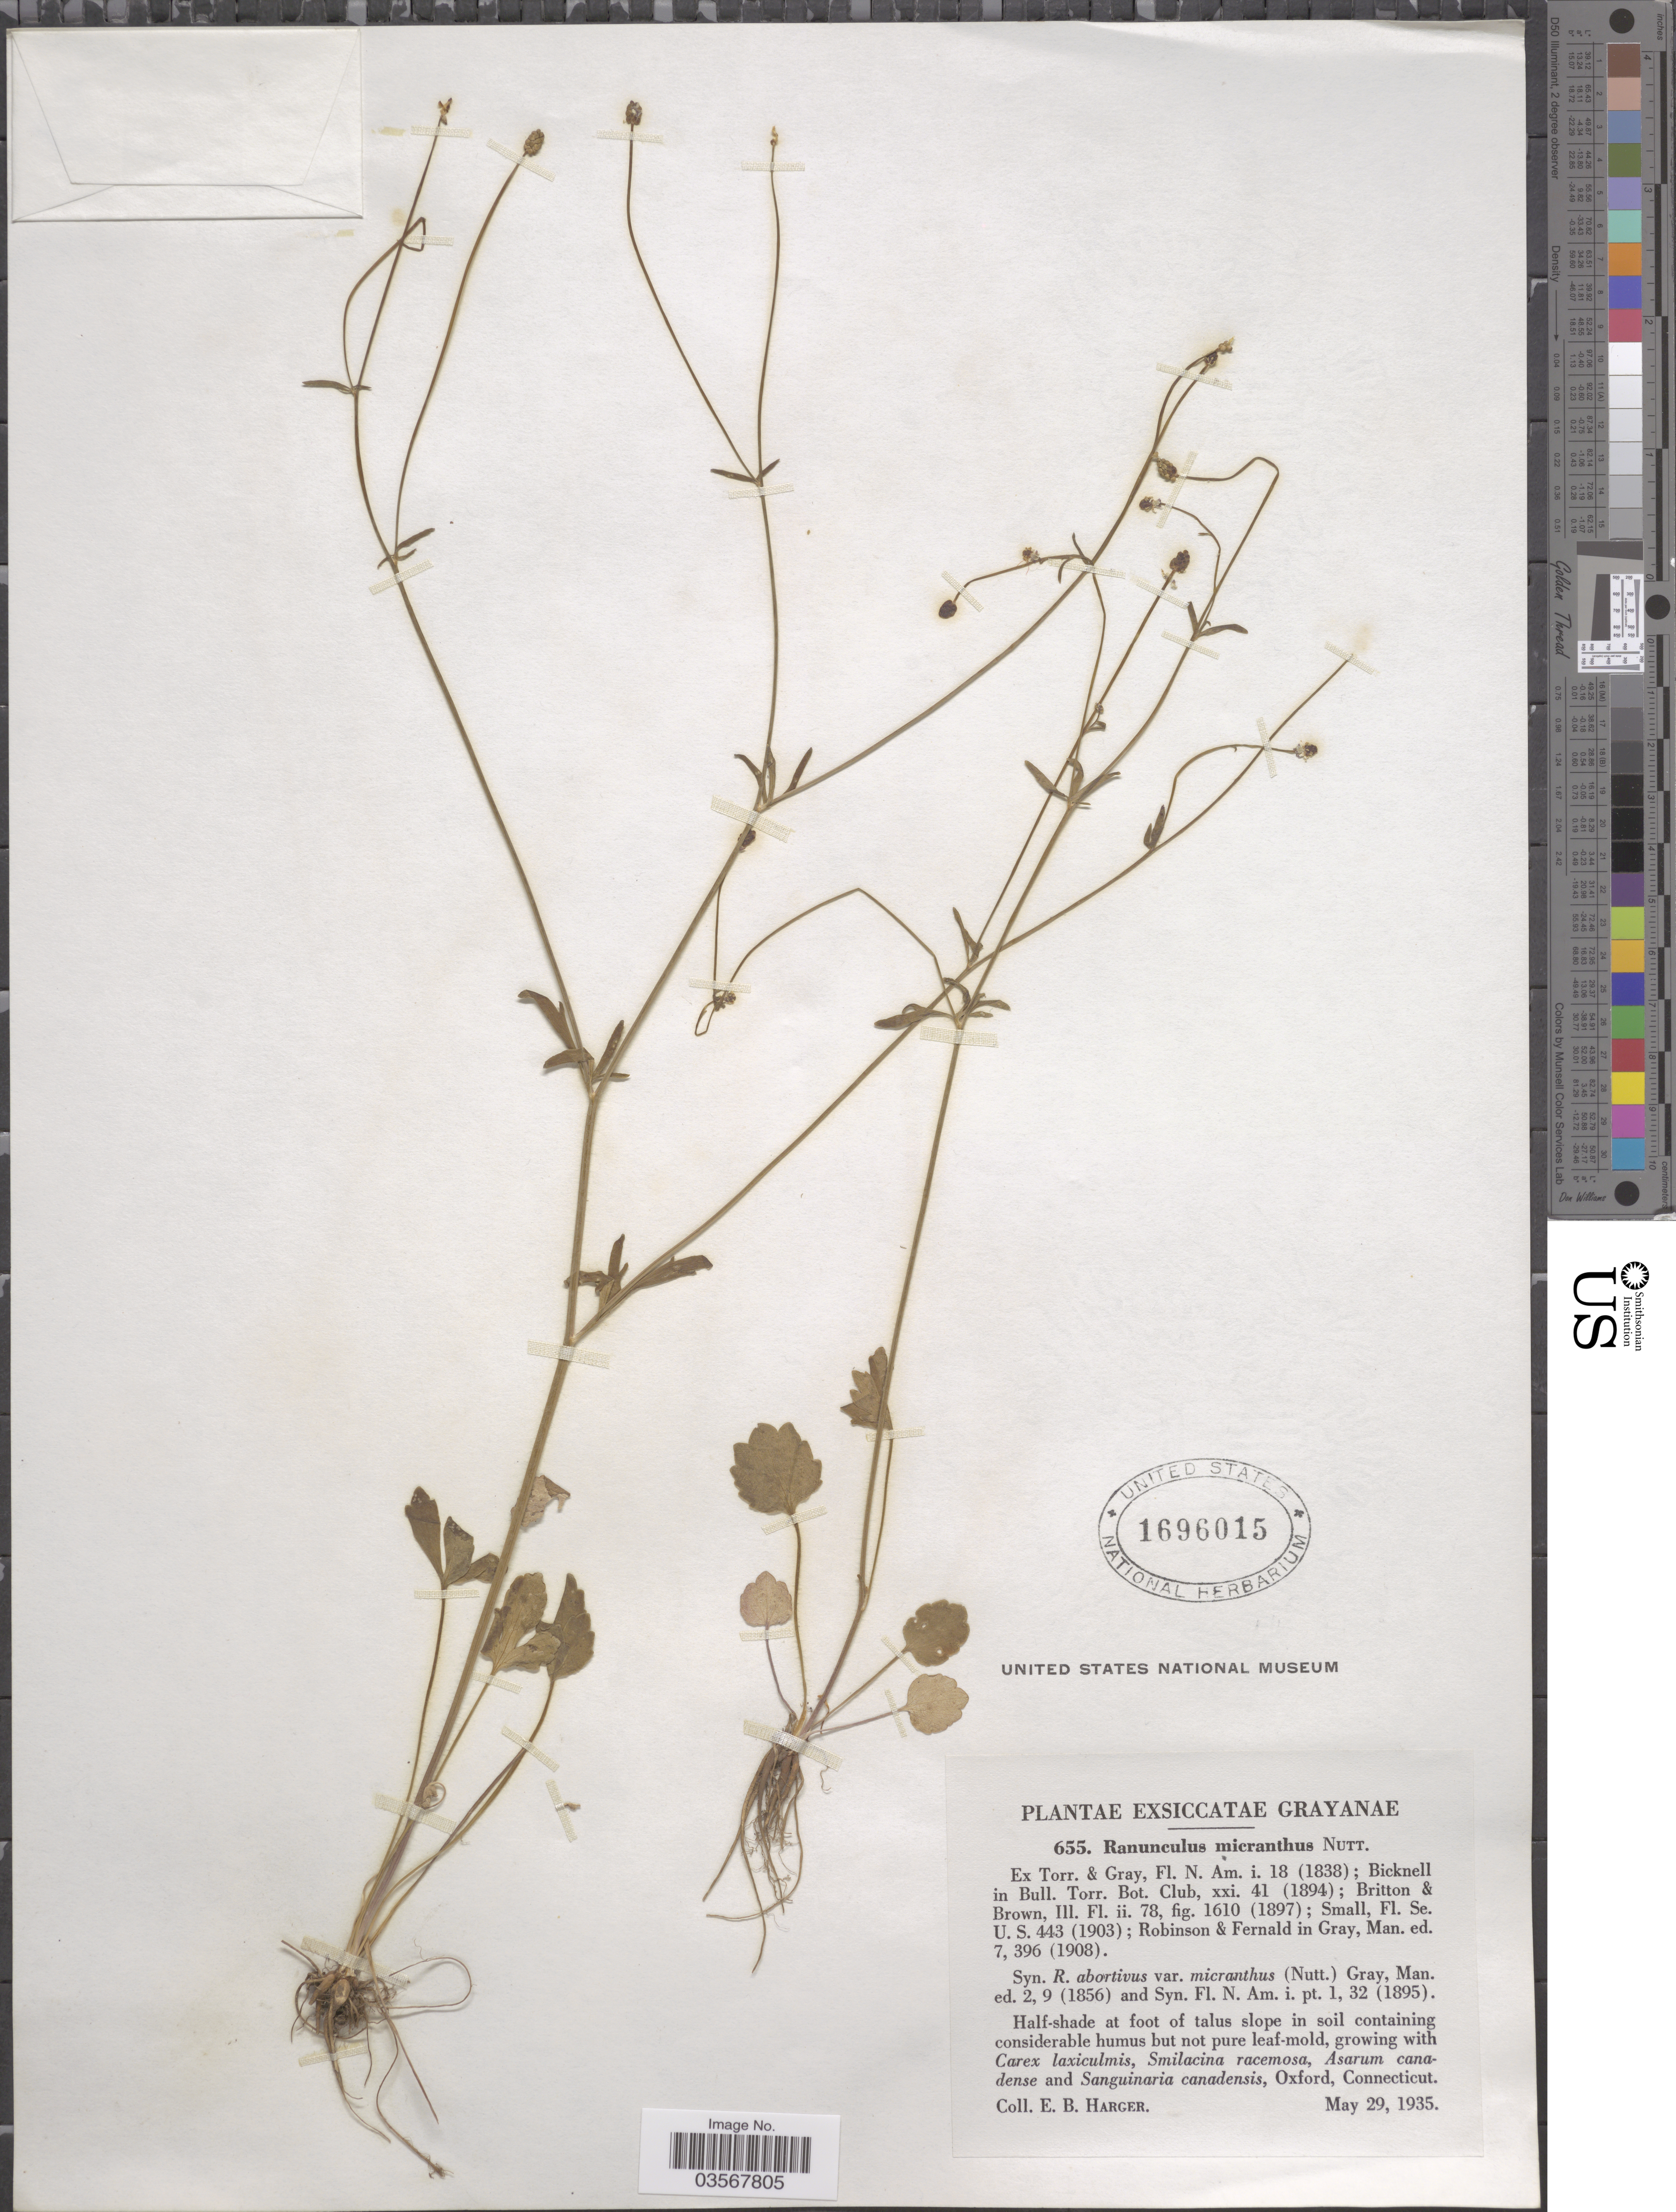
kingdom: Plantae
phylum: Tracheophyta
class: Magnoliopsida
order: Ranunculales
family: Ranunculaceae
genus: Ranunculus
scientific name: Ranunculus micranthus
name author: Nutt.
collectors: E. B. Harger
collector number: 655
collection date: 1935-05-29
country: United States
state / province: Connecticut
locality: Oxford.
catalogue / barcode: US 1696015